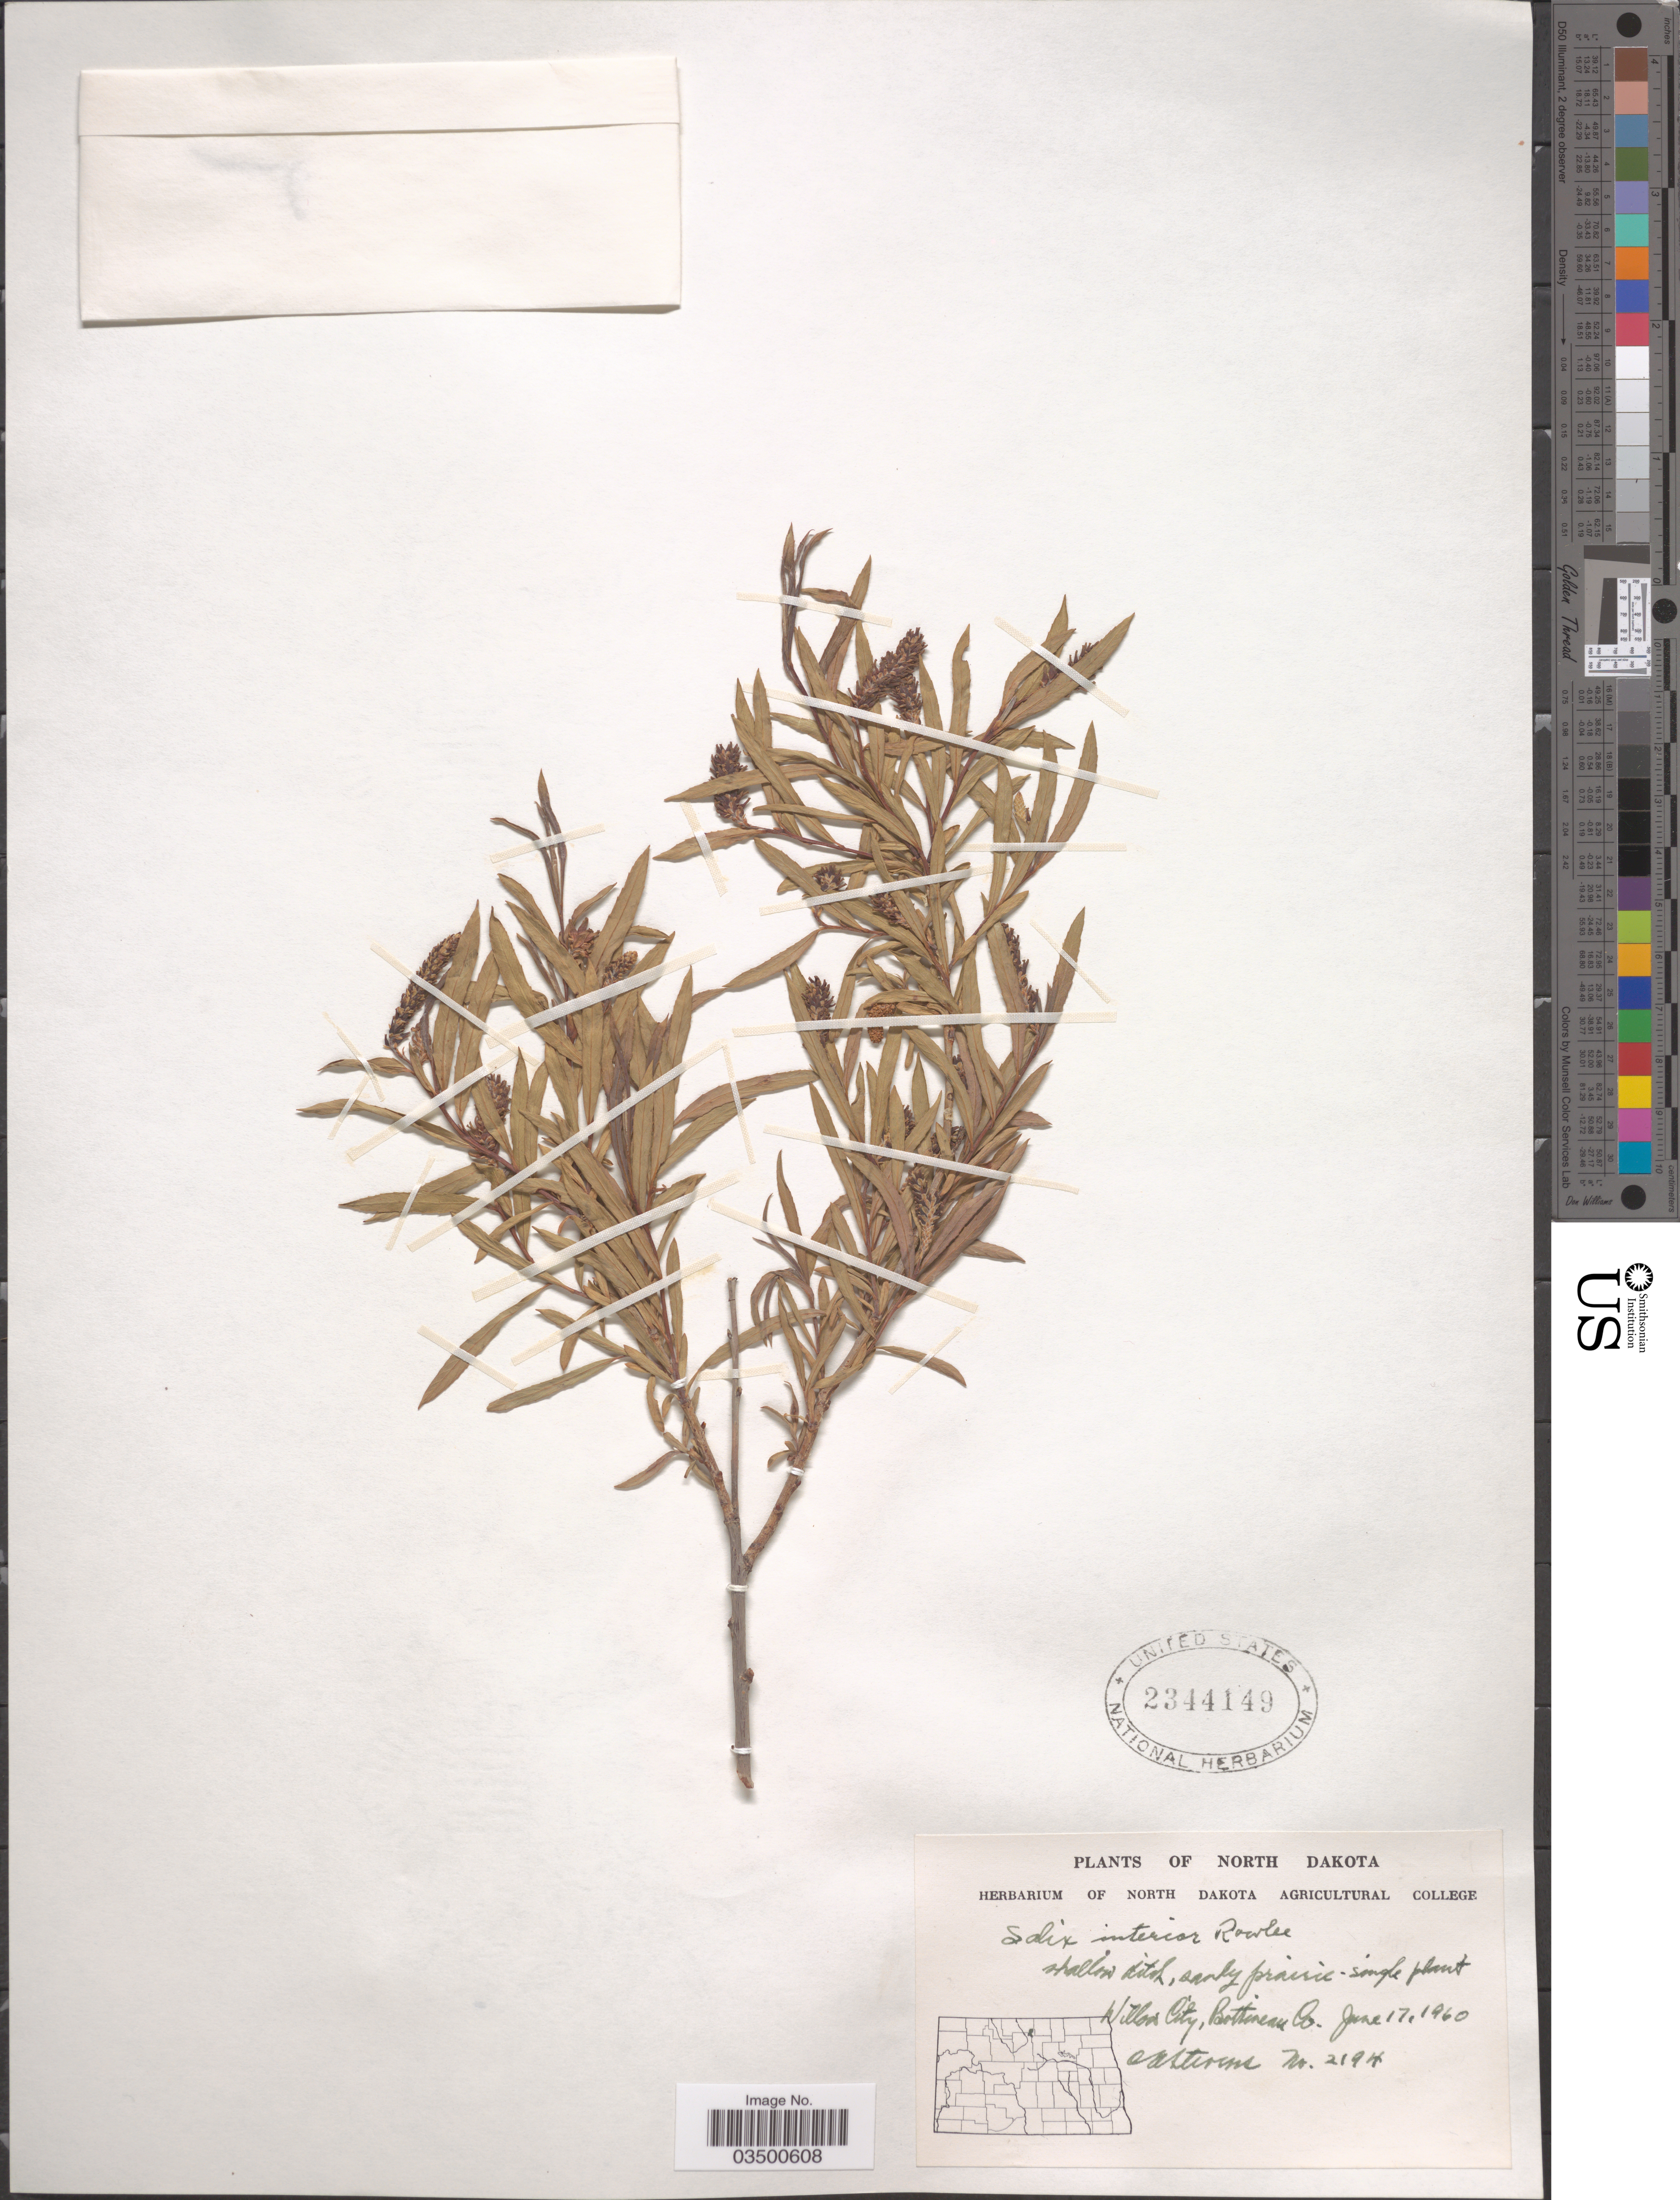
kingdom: Plantae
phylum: Tracheophyta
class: Magnoliopsida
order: Malpighiales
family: Salicaceae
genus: Salix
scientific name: Salix interior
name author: Rowlee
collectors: O. A. Stevens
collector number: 2194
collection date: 1960-06-17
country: United States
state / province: North Dakota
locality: Willow City, Bottineau Co.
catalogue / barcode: US 2344149